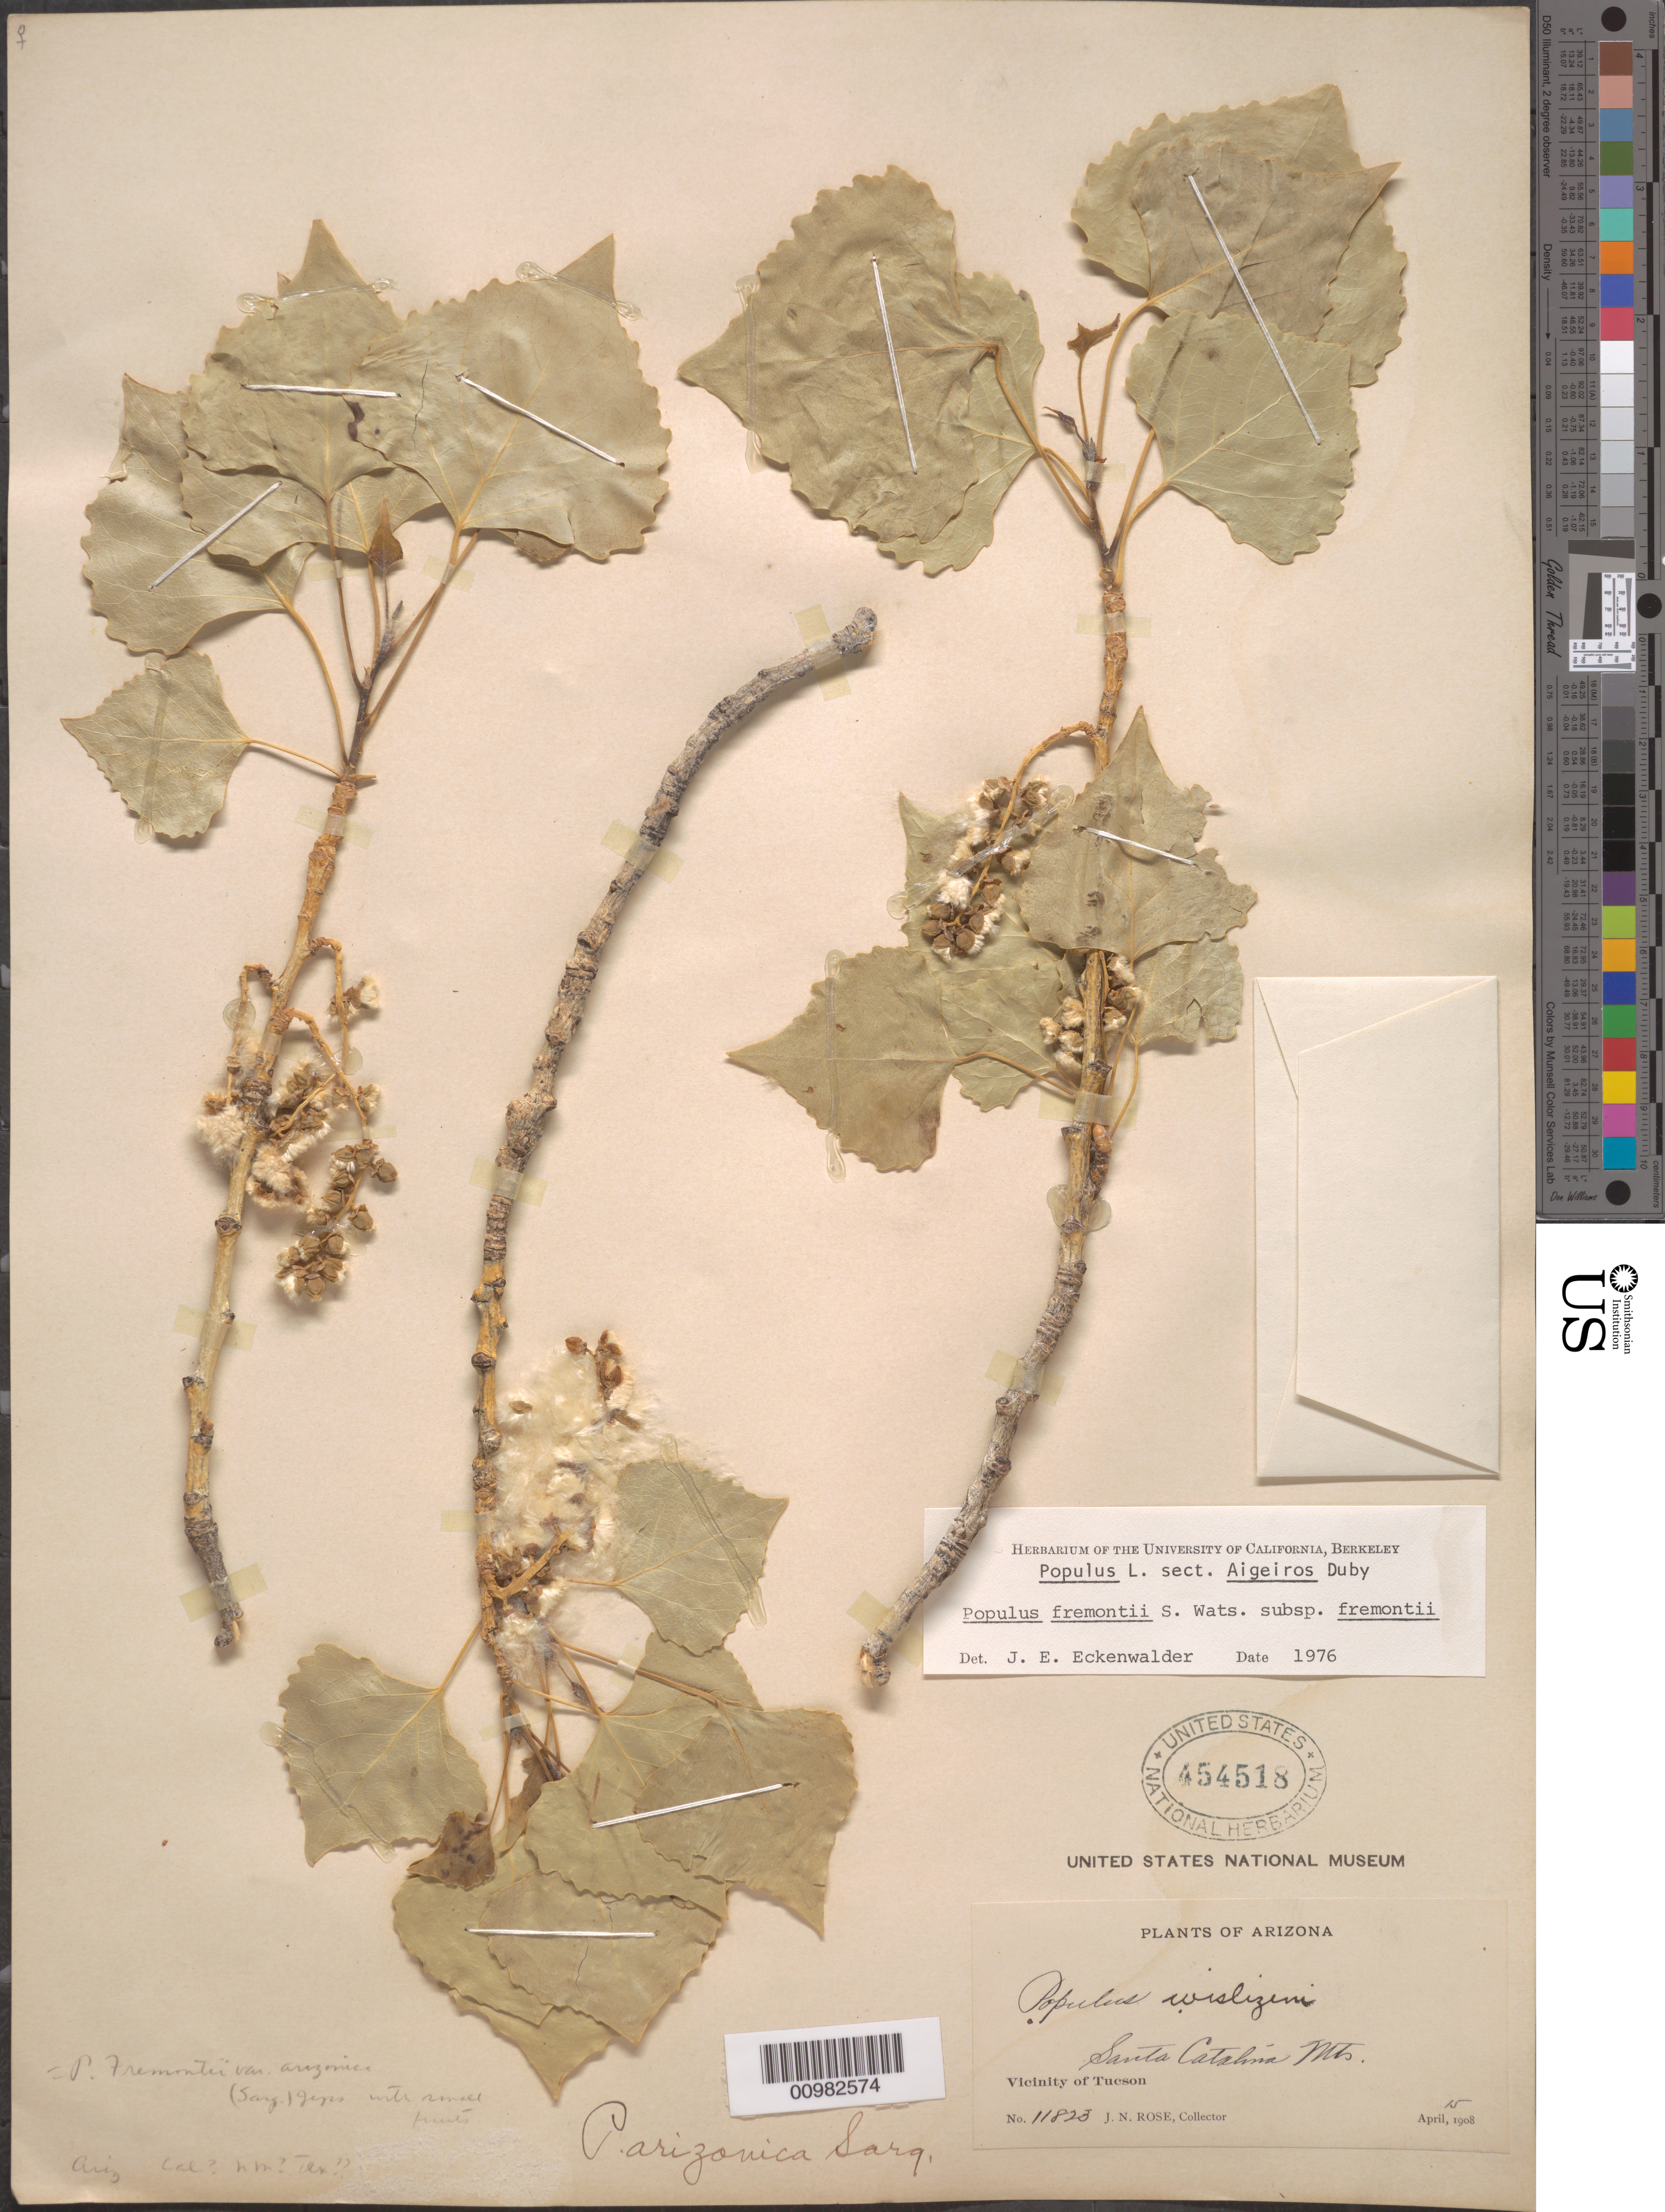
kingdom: Plantae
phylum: Tracheophyta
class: Magnoliopsida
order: Malpighiales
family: Salicaceae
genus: Populus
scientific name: Populus fremontii subsp. fremontii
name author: S. Watson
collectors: J. N. Rose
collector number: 11823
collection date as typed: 15 Apr 1908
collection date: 1908-04-15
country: United States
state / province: Arizona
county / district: Pima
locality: Santa Catalina Mountains, vicinity of Tucson.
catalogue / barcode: US 454518